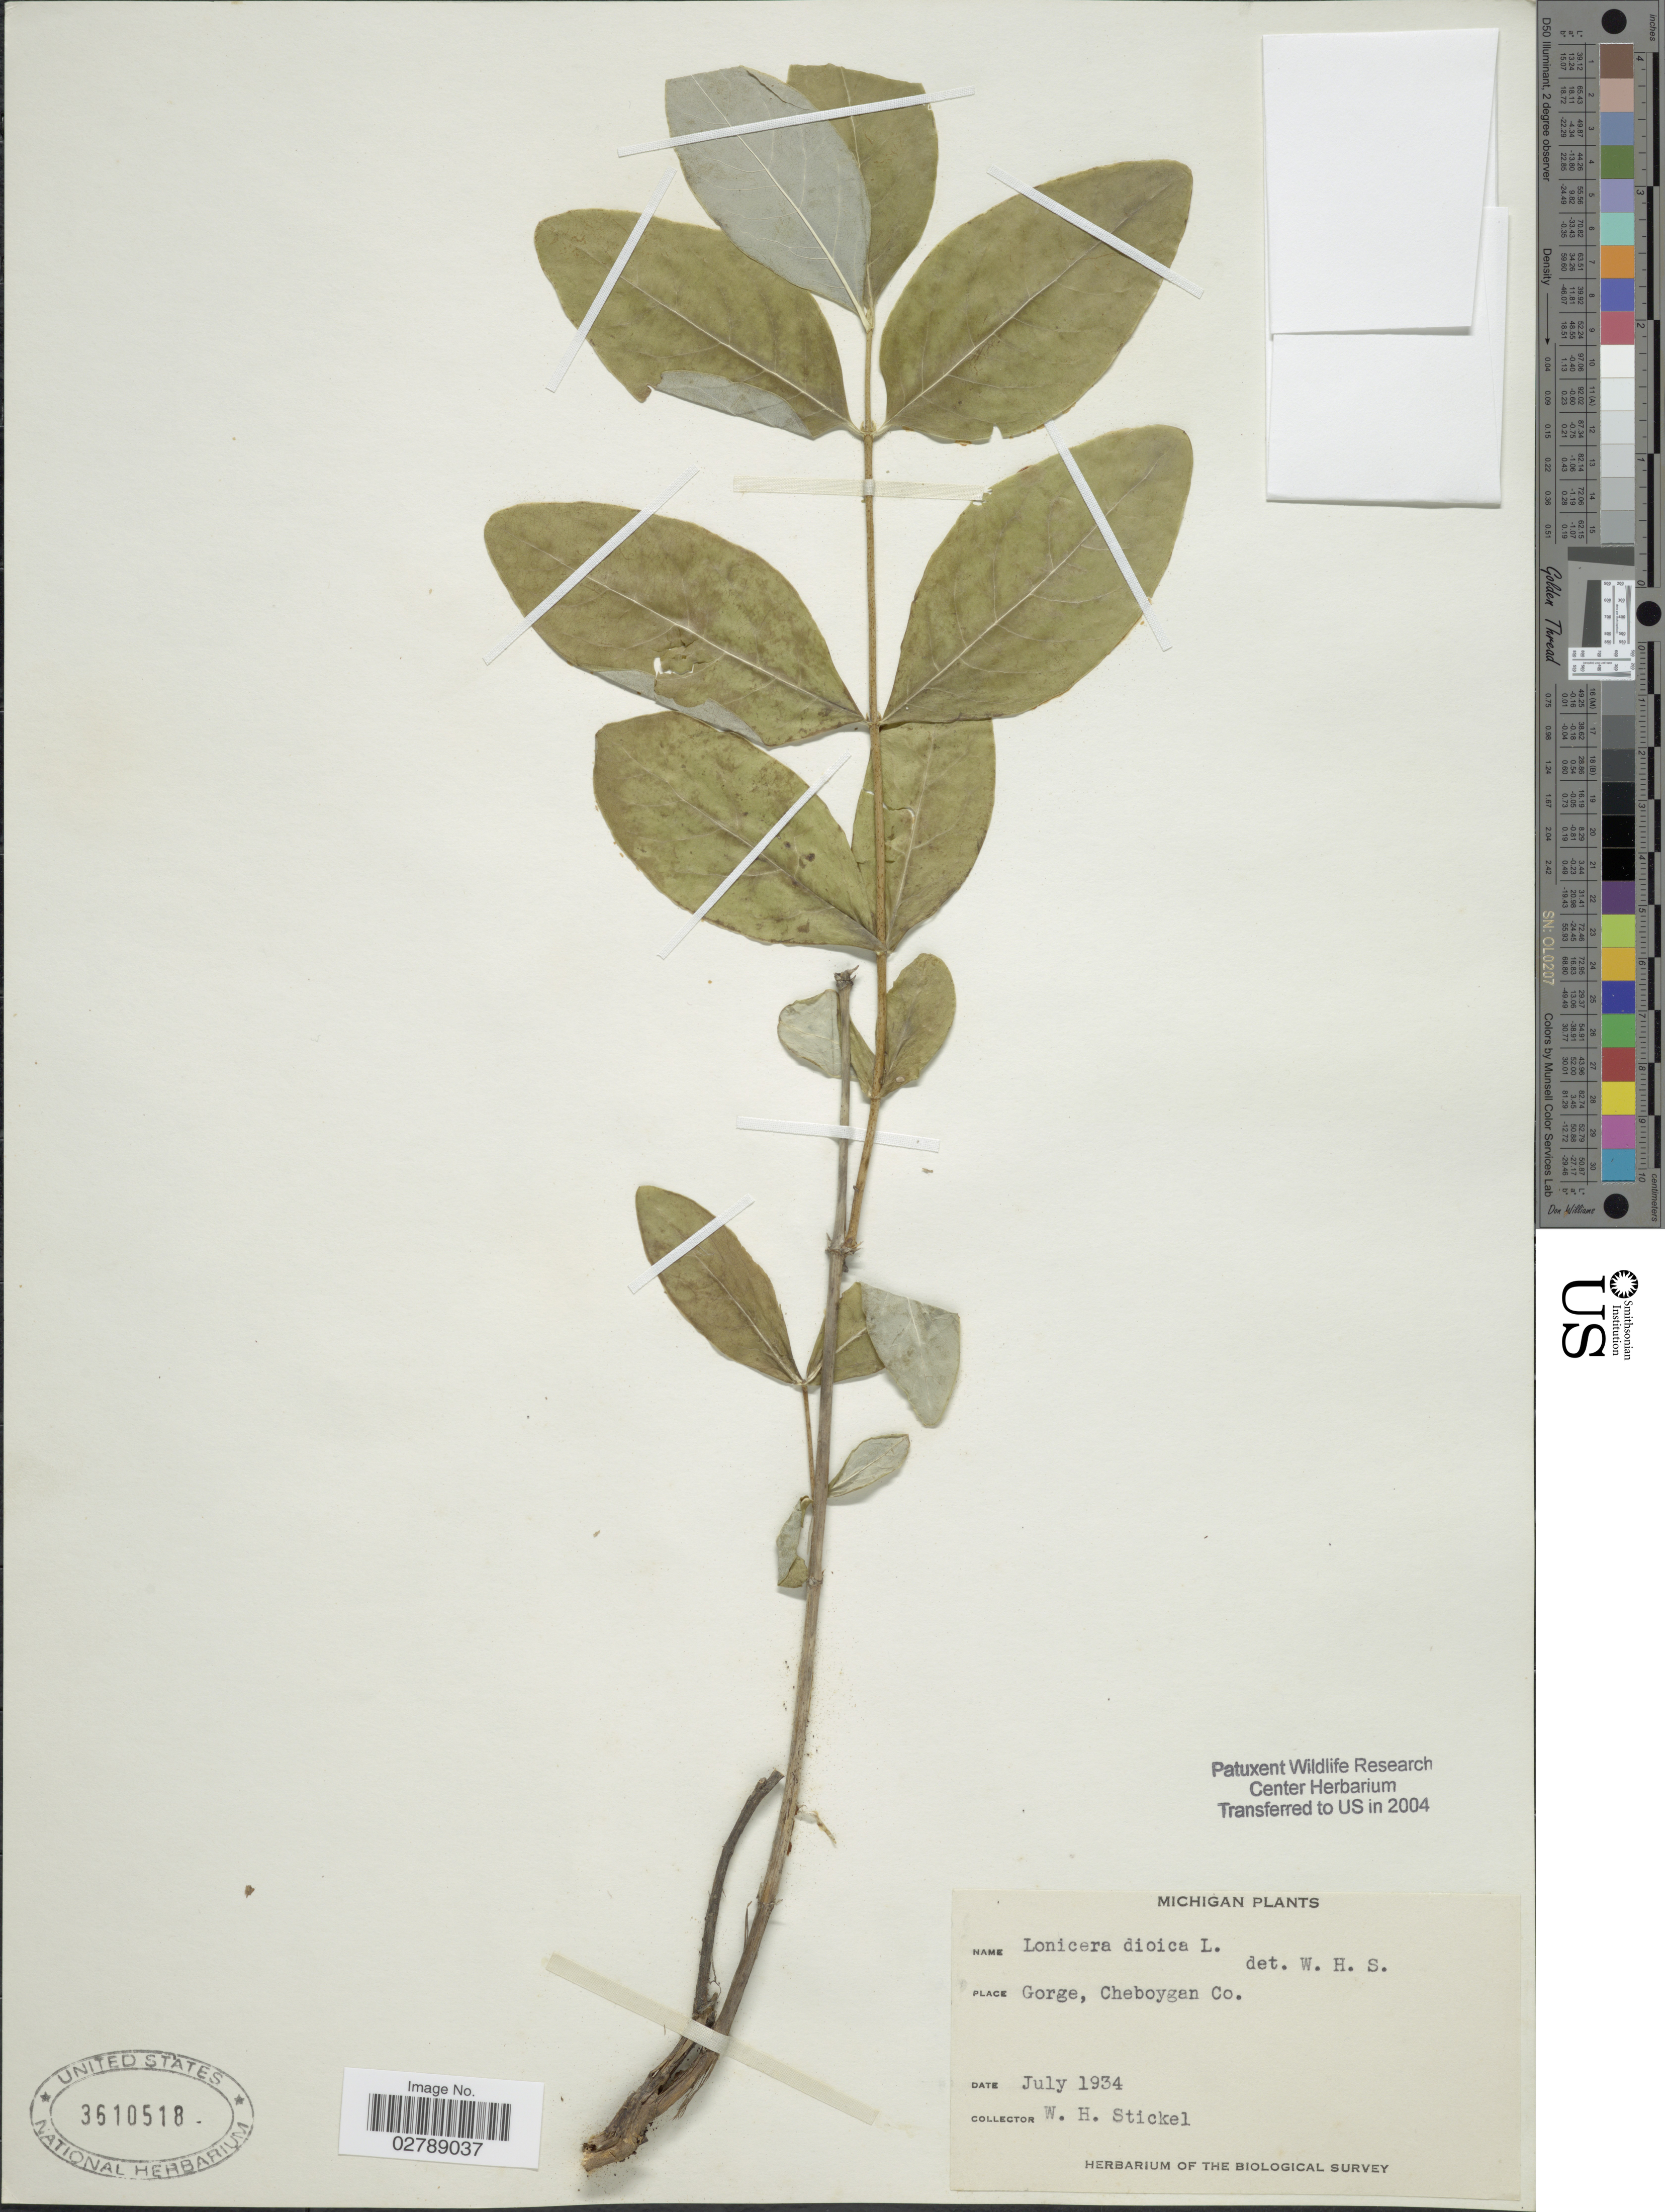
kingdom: Plantae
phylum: Tracheophyta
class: Magnoliopsida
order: Dipsacales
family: Caprifoliaceae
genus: Lonicera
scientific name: Lonicera dioica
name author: L.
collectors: W. Stickel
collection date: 1934-07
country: United States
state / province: Michigan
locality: Gorge, Cheboygan Co.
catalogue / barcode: US 3610518